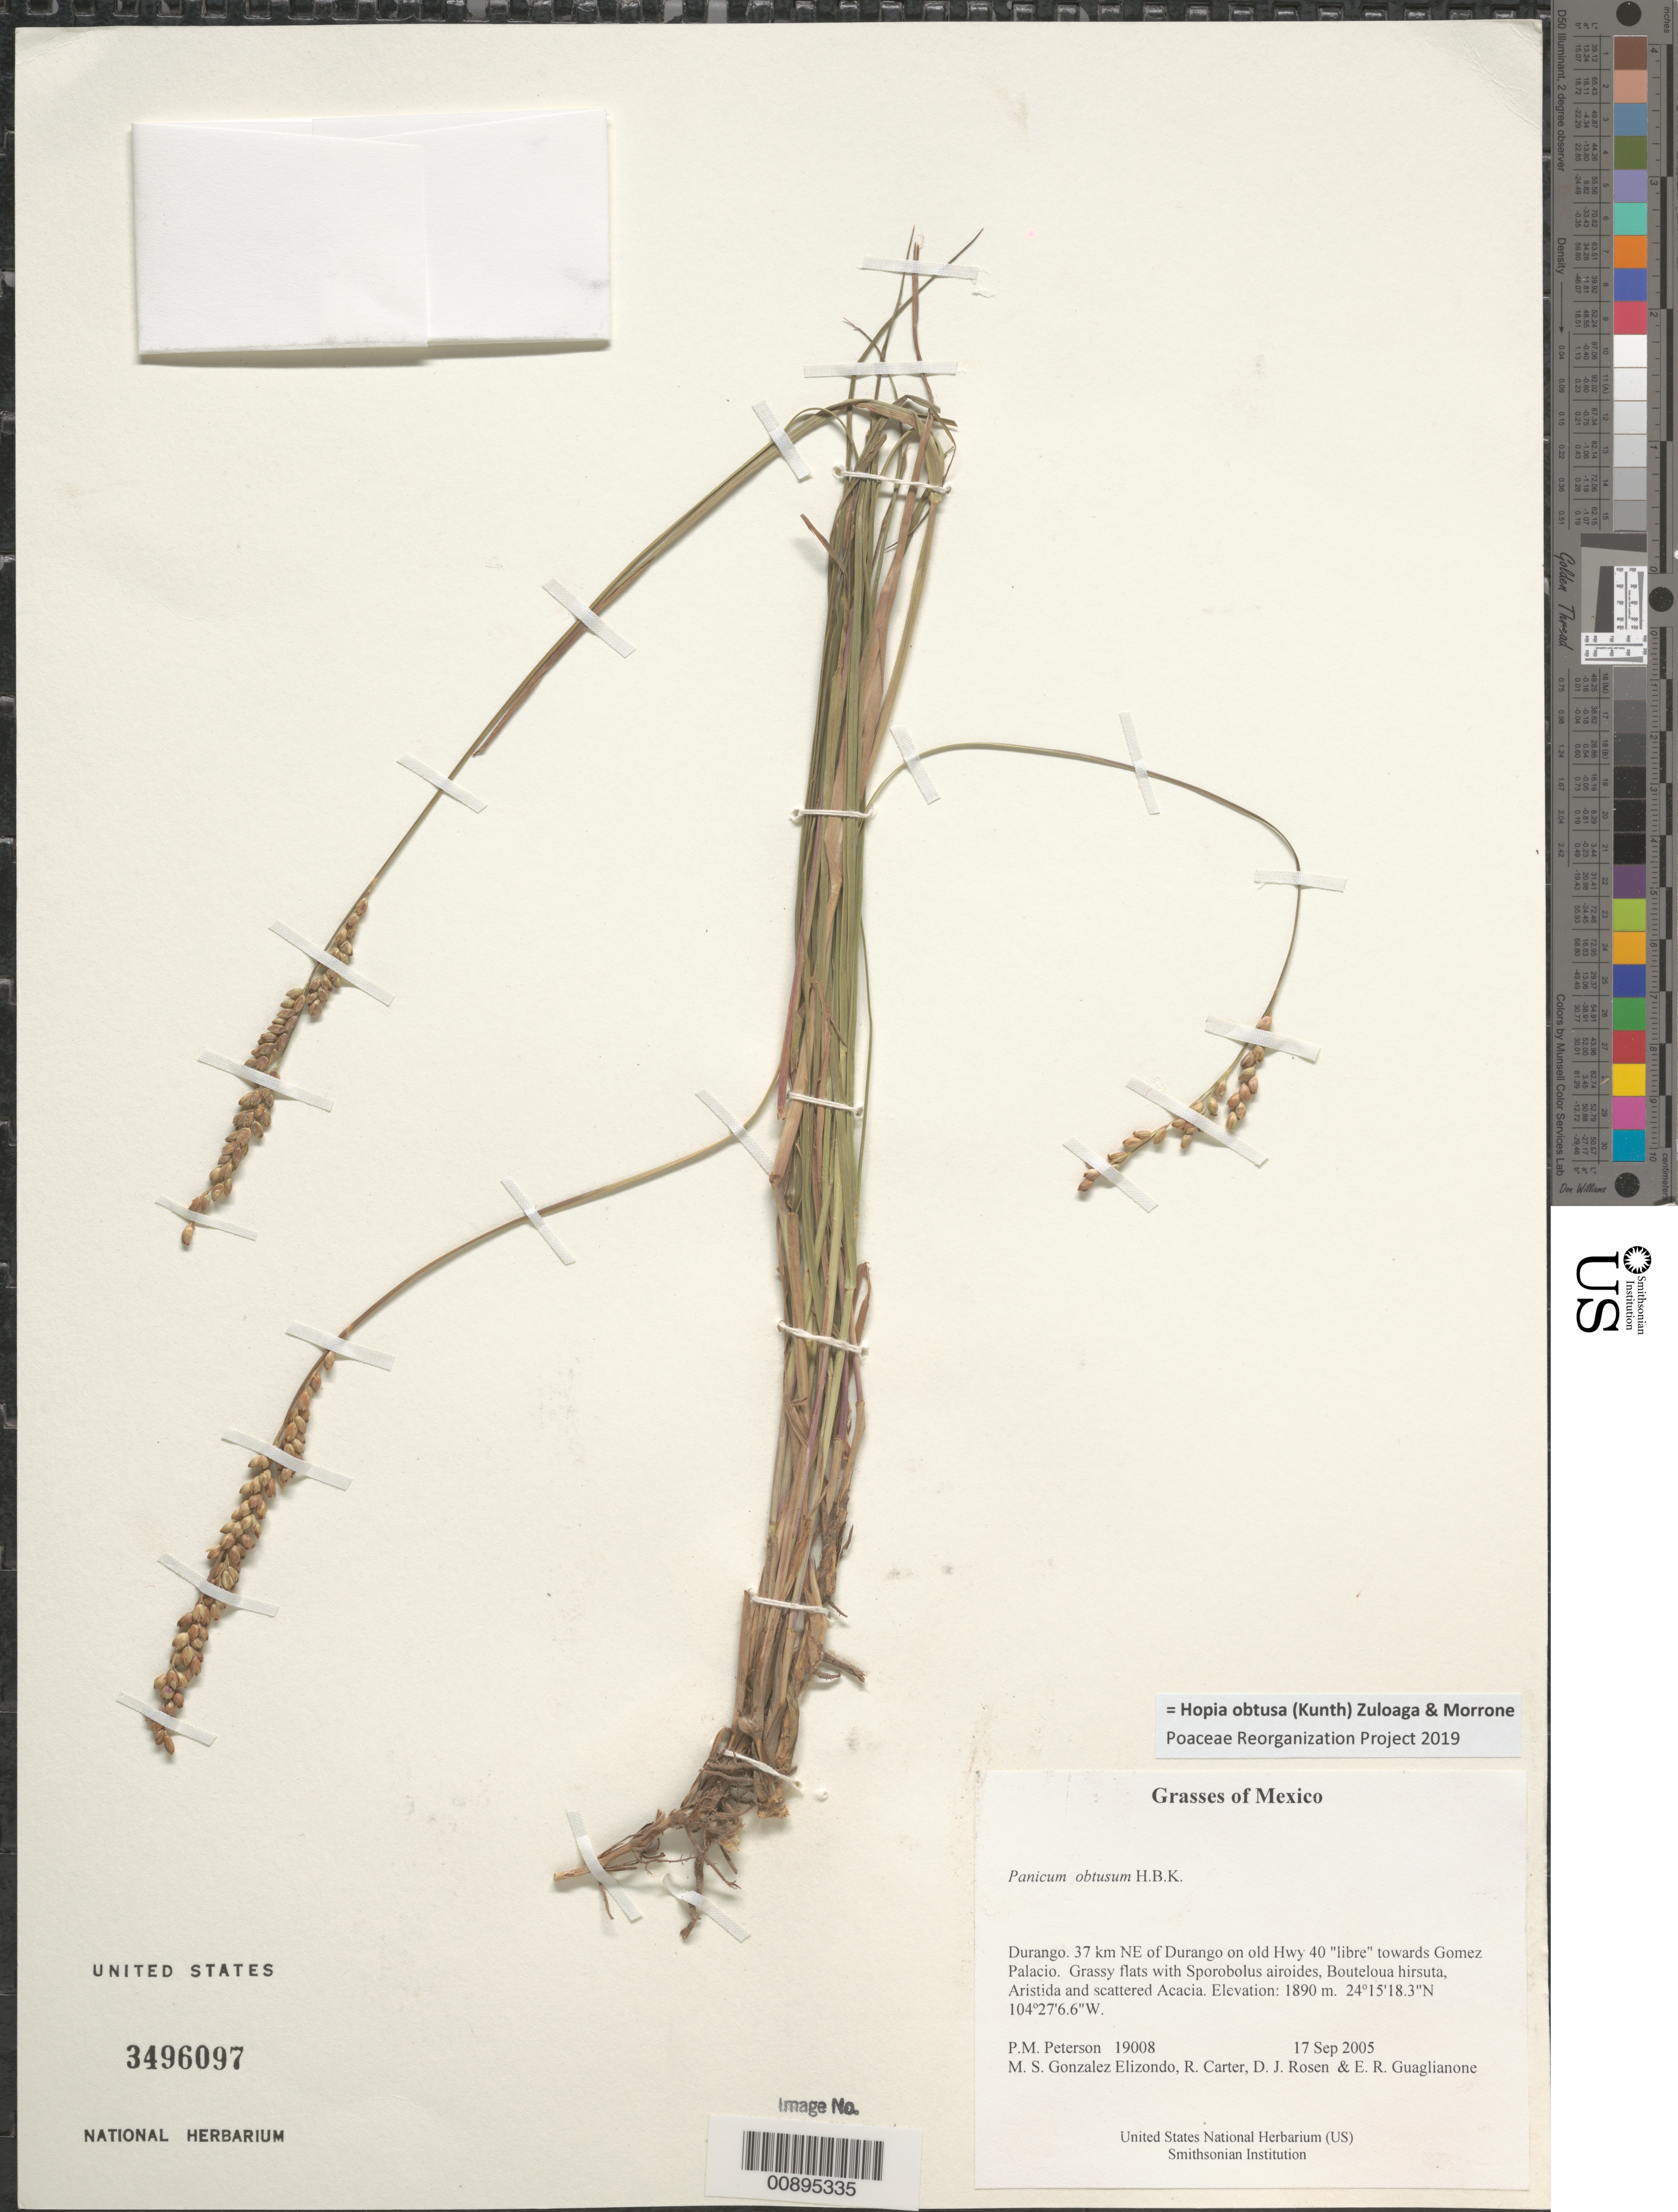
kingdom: Plantae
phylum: Tracheophyta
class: Liliopsida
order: Poales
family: Poaceae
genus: Panicum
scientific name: Panicum obtusum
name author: Kunth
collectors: P. M. Peterson, M. S. González-Elizondo, R. Carter, D. J. Rosen, E. R. Guaglianone & A. Torres Soto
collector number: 19008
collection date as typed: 17 Sep 2005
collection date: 2005-09-17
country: Mexico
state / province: Durango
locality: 37 km NE of Durango on old Hwy 40 "libre" towards Gomez Palacio. Grassy flats with Sporobolus airoides, Bouteloua hirsuta, Aristida and scattered Acacia.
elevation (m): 1890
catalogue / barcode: US 3496097